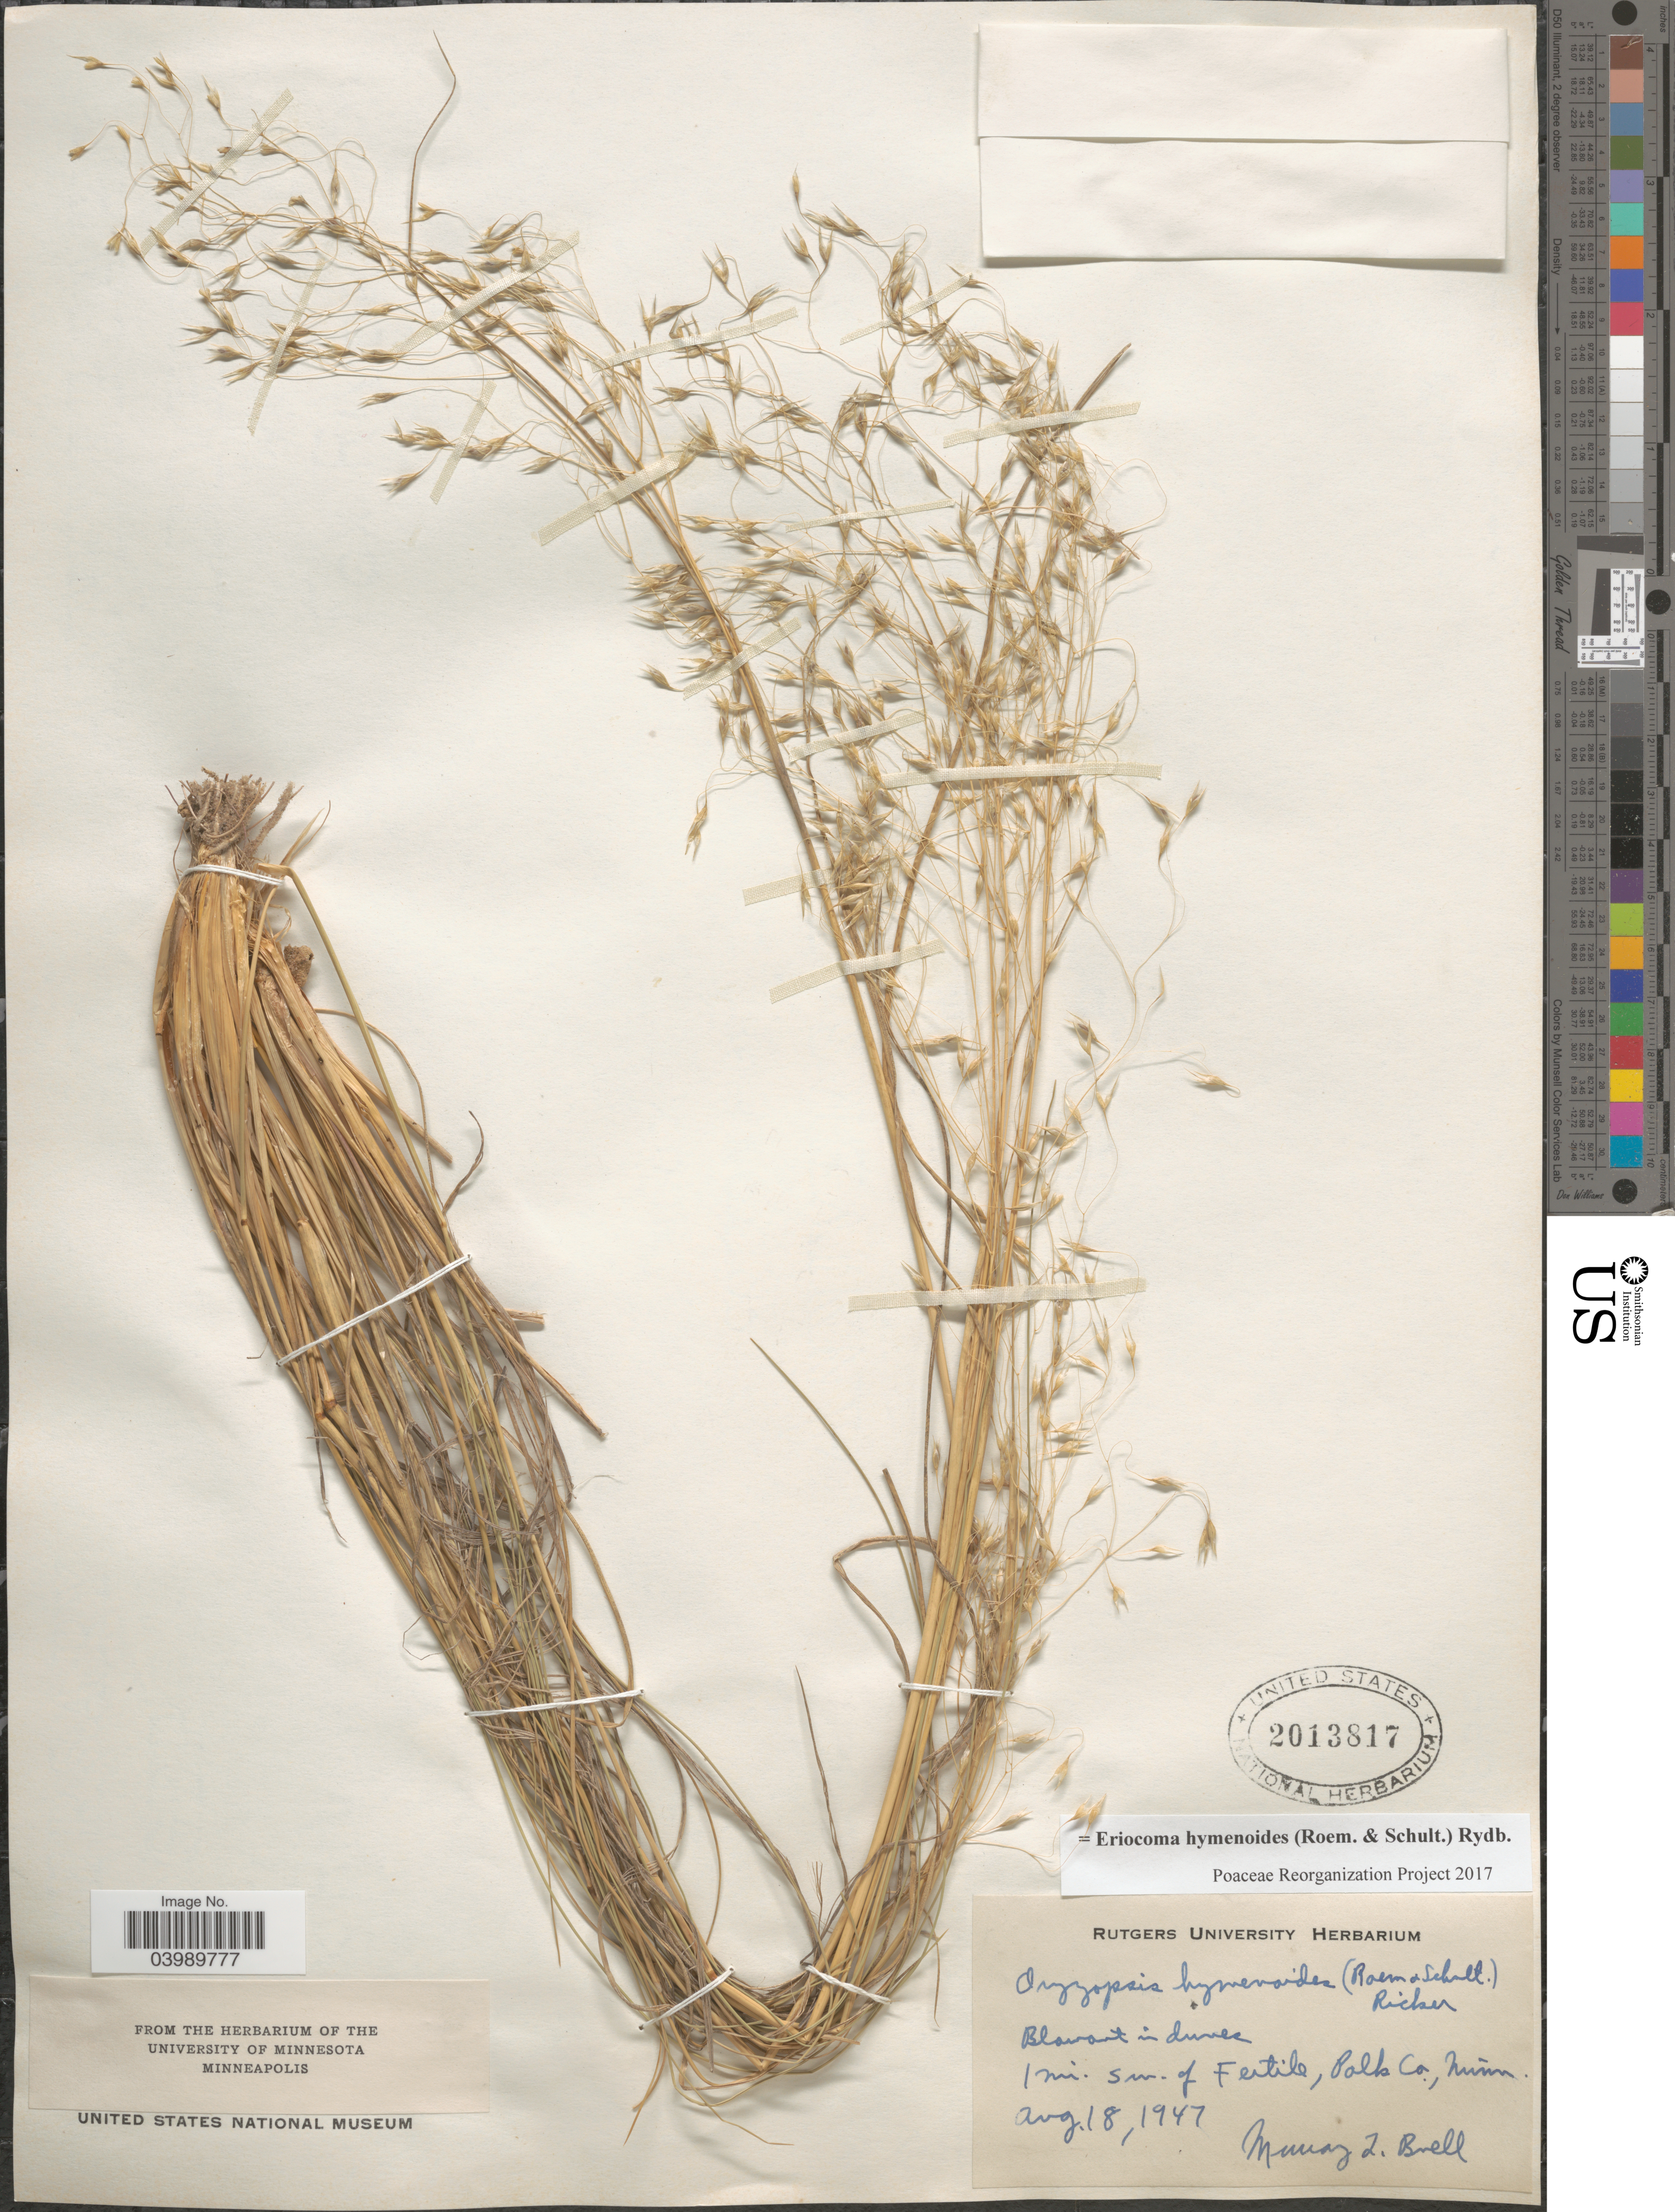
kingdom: Plantae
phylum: Tracheophyta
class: Liliopsida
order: Poales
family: Poaceae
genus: Eriocoma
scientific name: Eriocoma hymenoides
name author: (Roem. & Schult.) Rydb.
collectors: M. Bell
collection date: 1947-08-18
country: United States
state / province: Minnesota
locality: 1 mi. sw. of Fertile, Polk Co.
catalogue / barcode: US 2013817